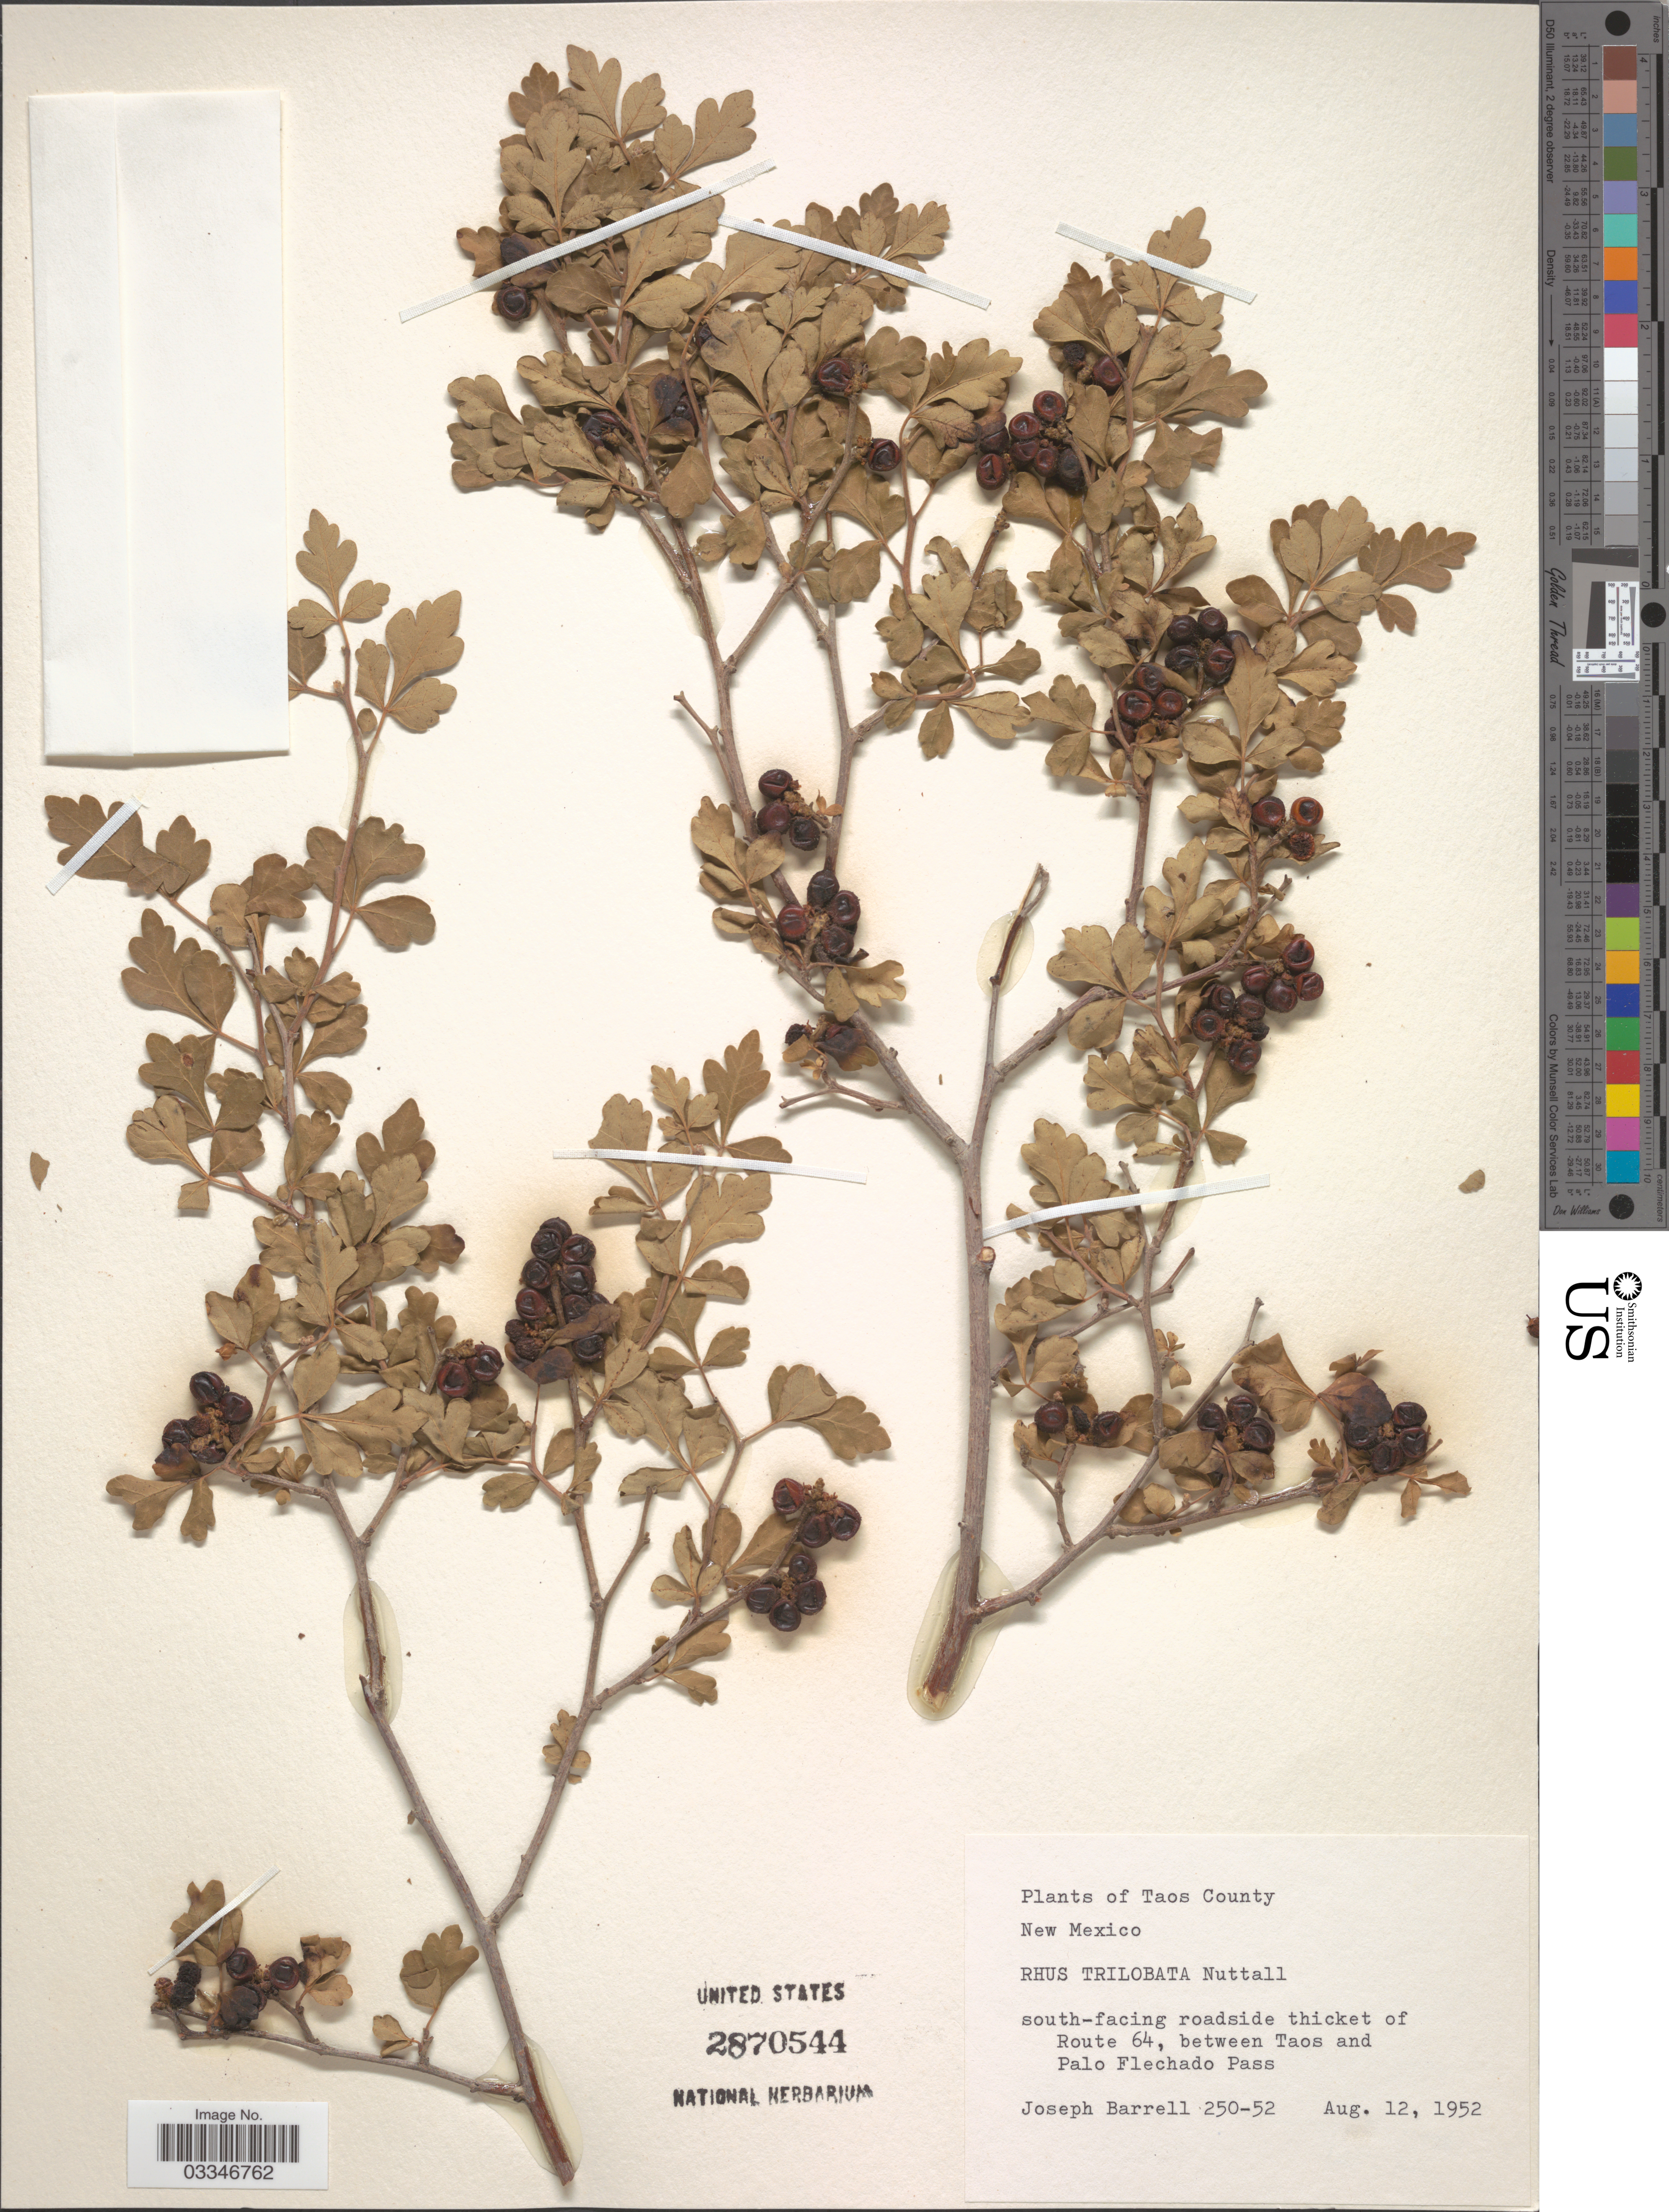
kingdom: Plantae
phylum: Tracheophyta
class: Magnoliopsida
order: Sapindales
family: Anacardiaceae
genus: Rhus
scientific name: Rhus trilobata var. typica Munz & Sloane ined.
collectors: J. Barrell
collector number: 250-52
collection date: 1952-08-12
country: United States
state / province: New Mexico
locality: Taos County. South-facing roadside thicket of Route 64, between Taos and Palo Flechado Pass.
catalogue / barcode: US 2870544